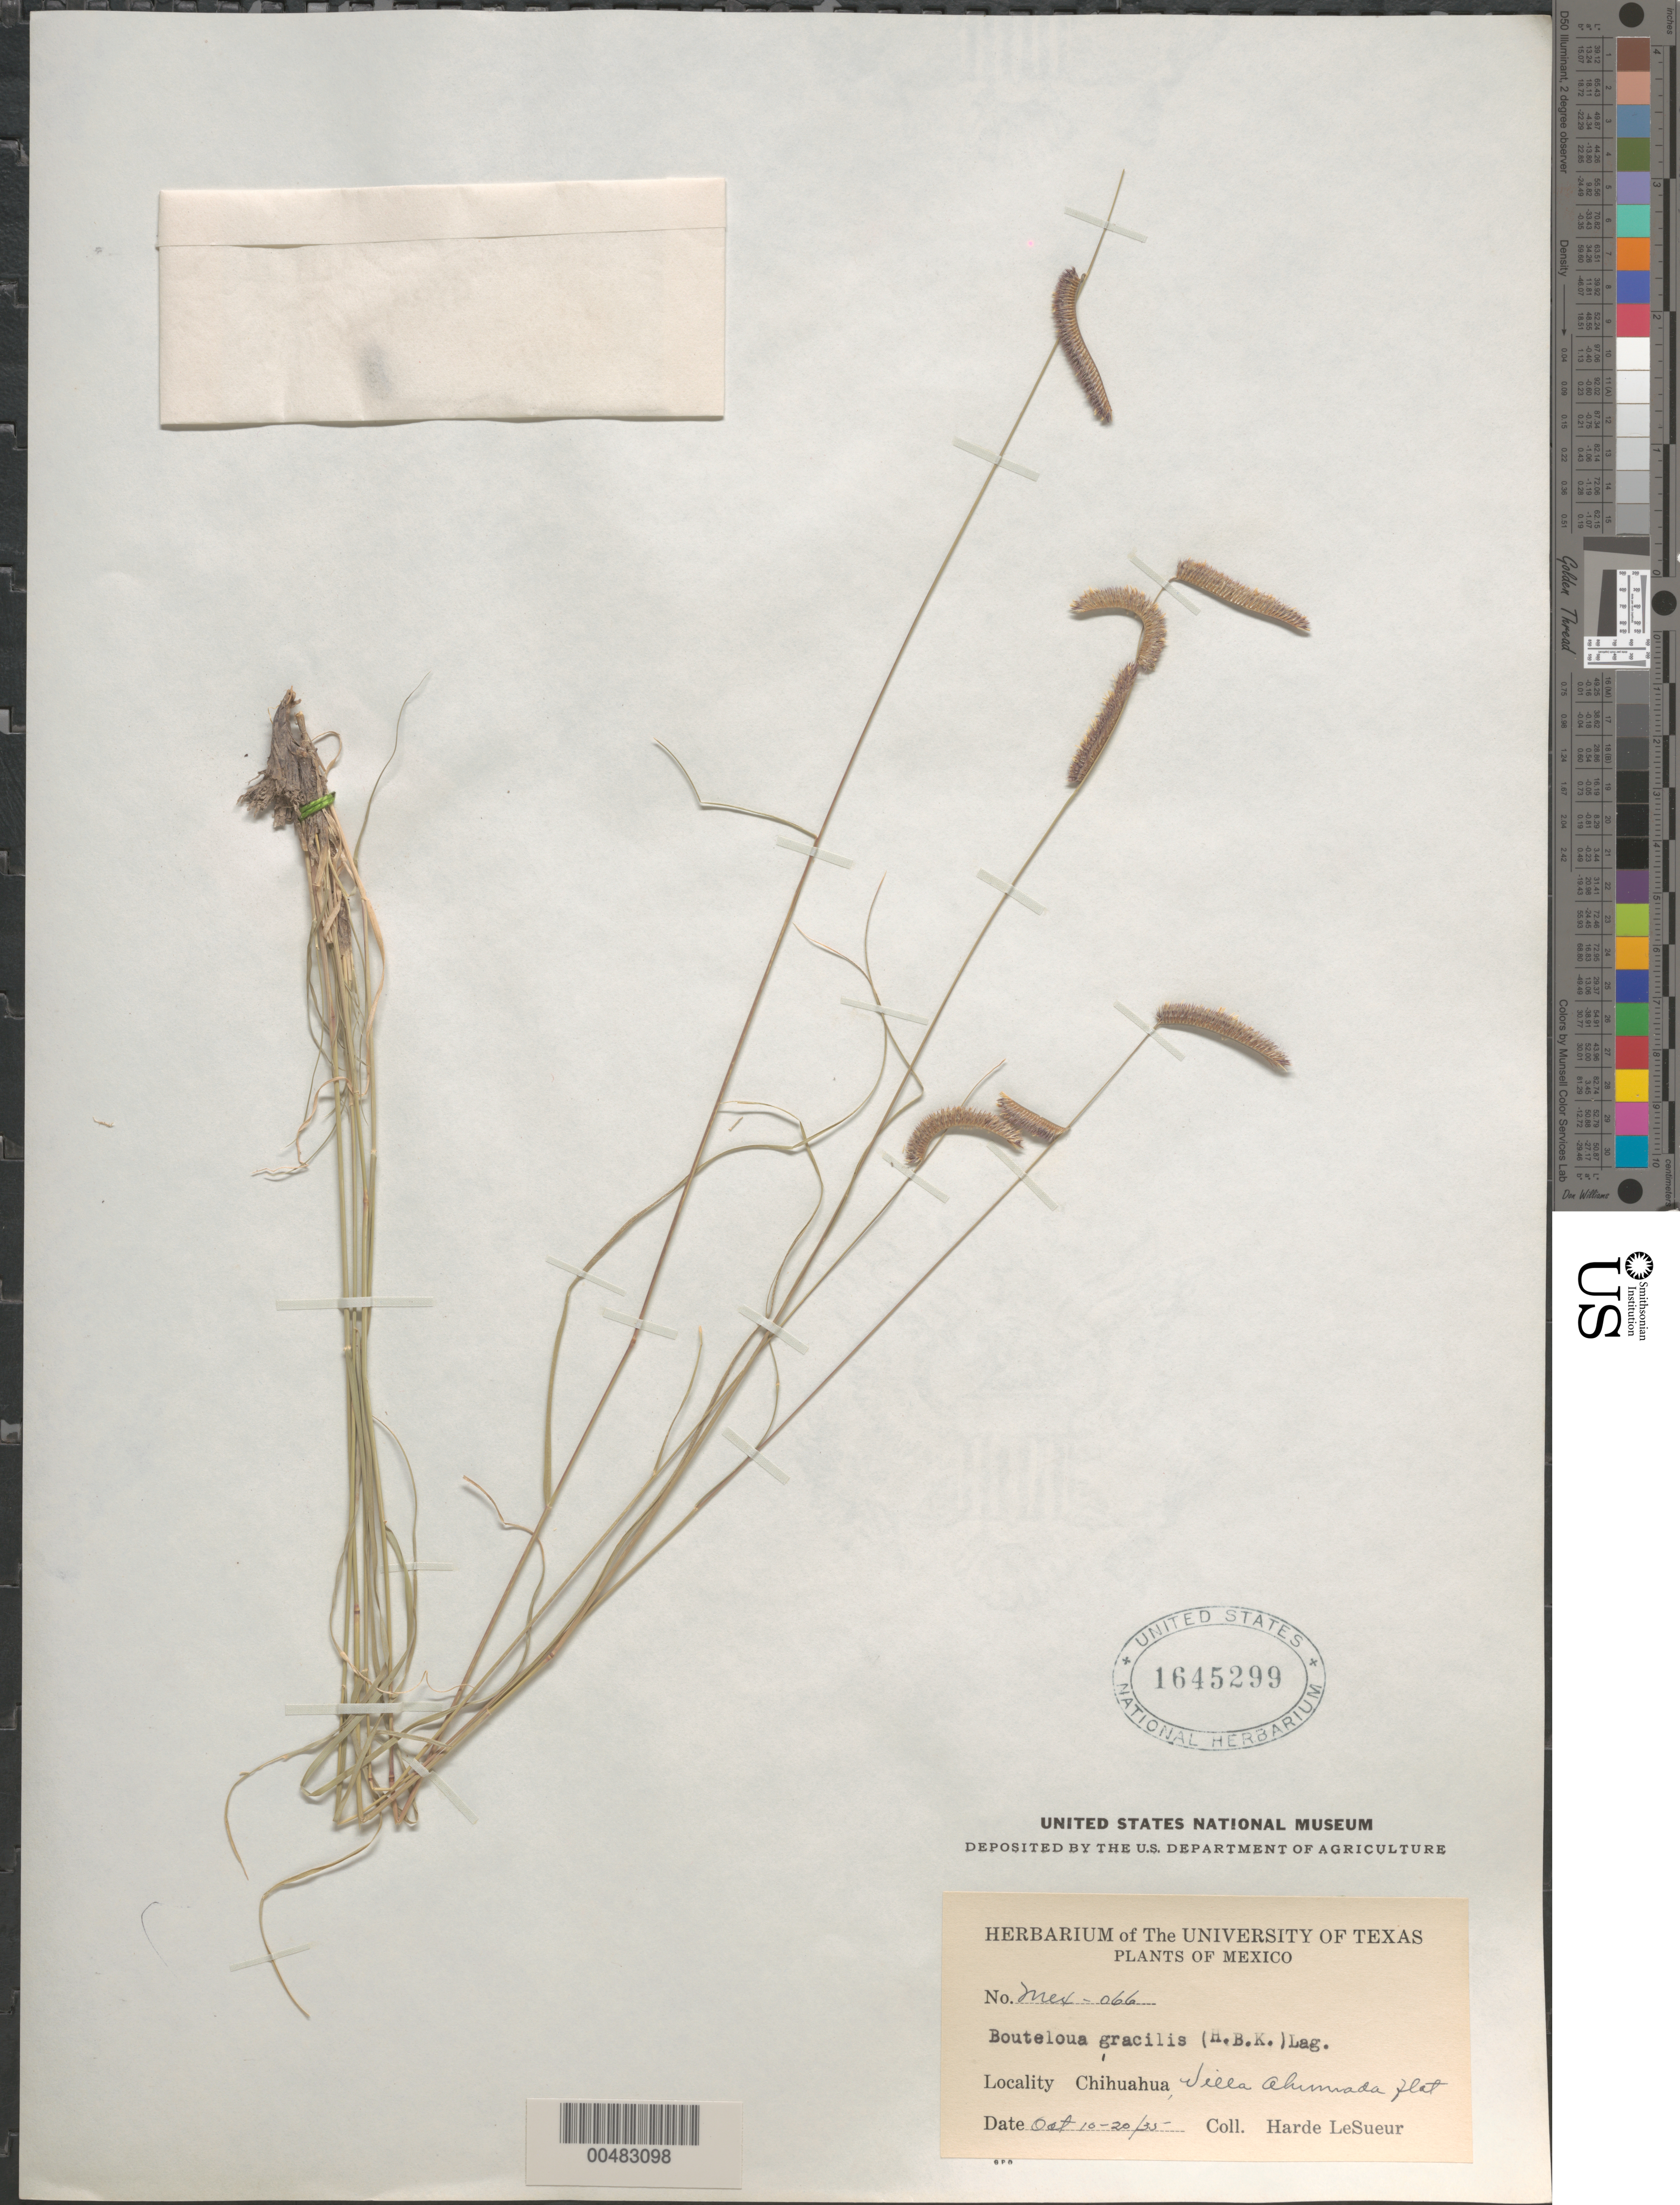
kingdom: Plantae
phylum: Tracheophyta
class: Liliopsida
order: Poales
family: Poaceae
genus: Bouteloua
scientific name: Bouteloua gracilis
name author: (Kunth) Lag. ex Griffiths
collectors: D. H. LeSueur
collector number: Mex-066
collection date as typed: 10 Oct 1935 to 20 Oct 1935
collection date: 1935-10-10/1935-10-20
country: Mexico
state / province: Chihuahua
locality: Villa Ahumada flat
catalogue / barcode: US 1645299